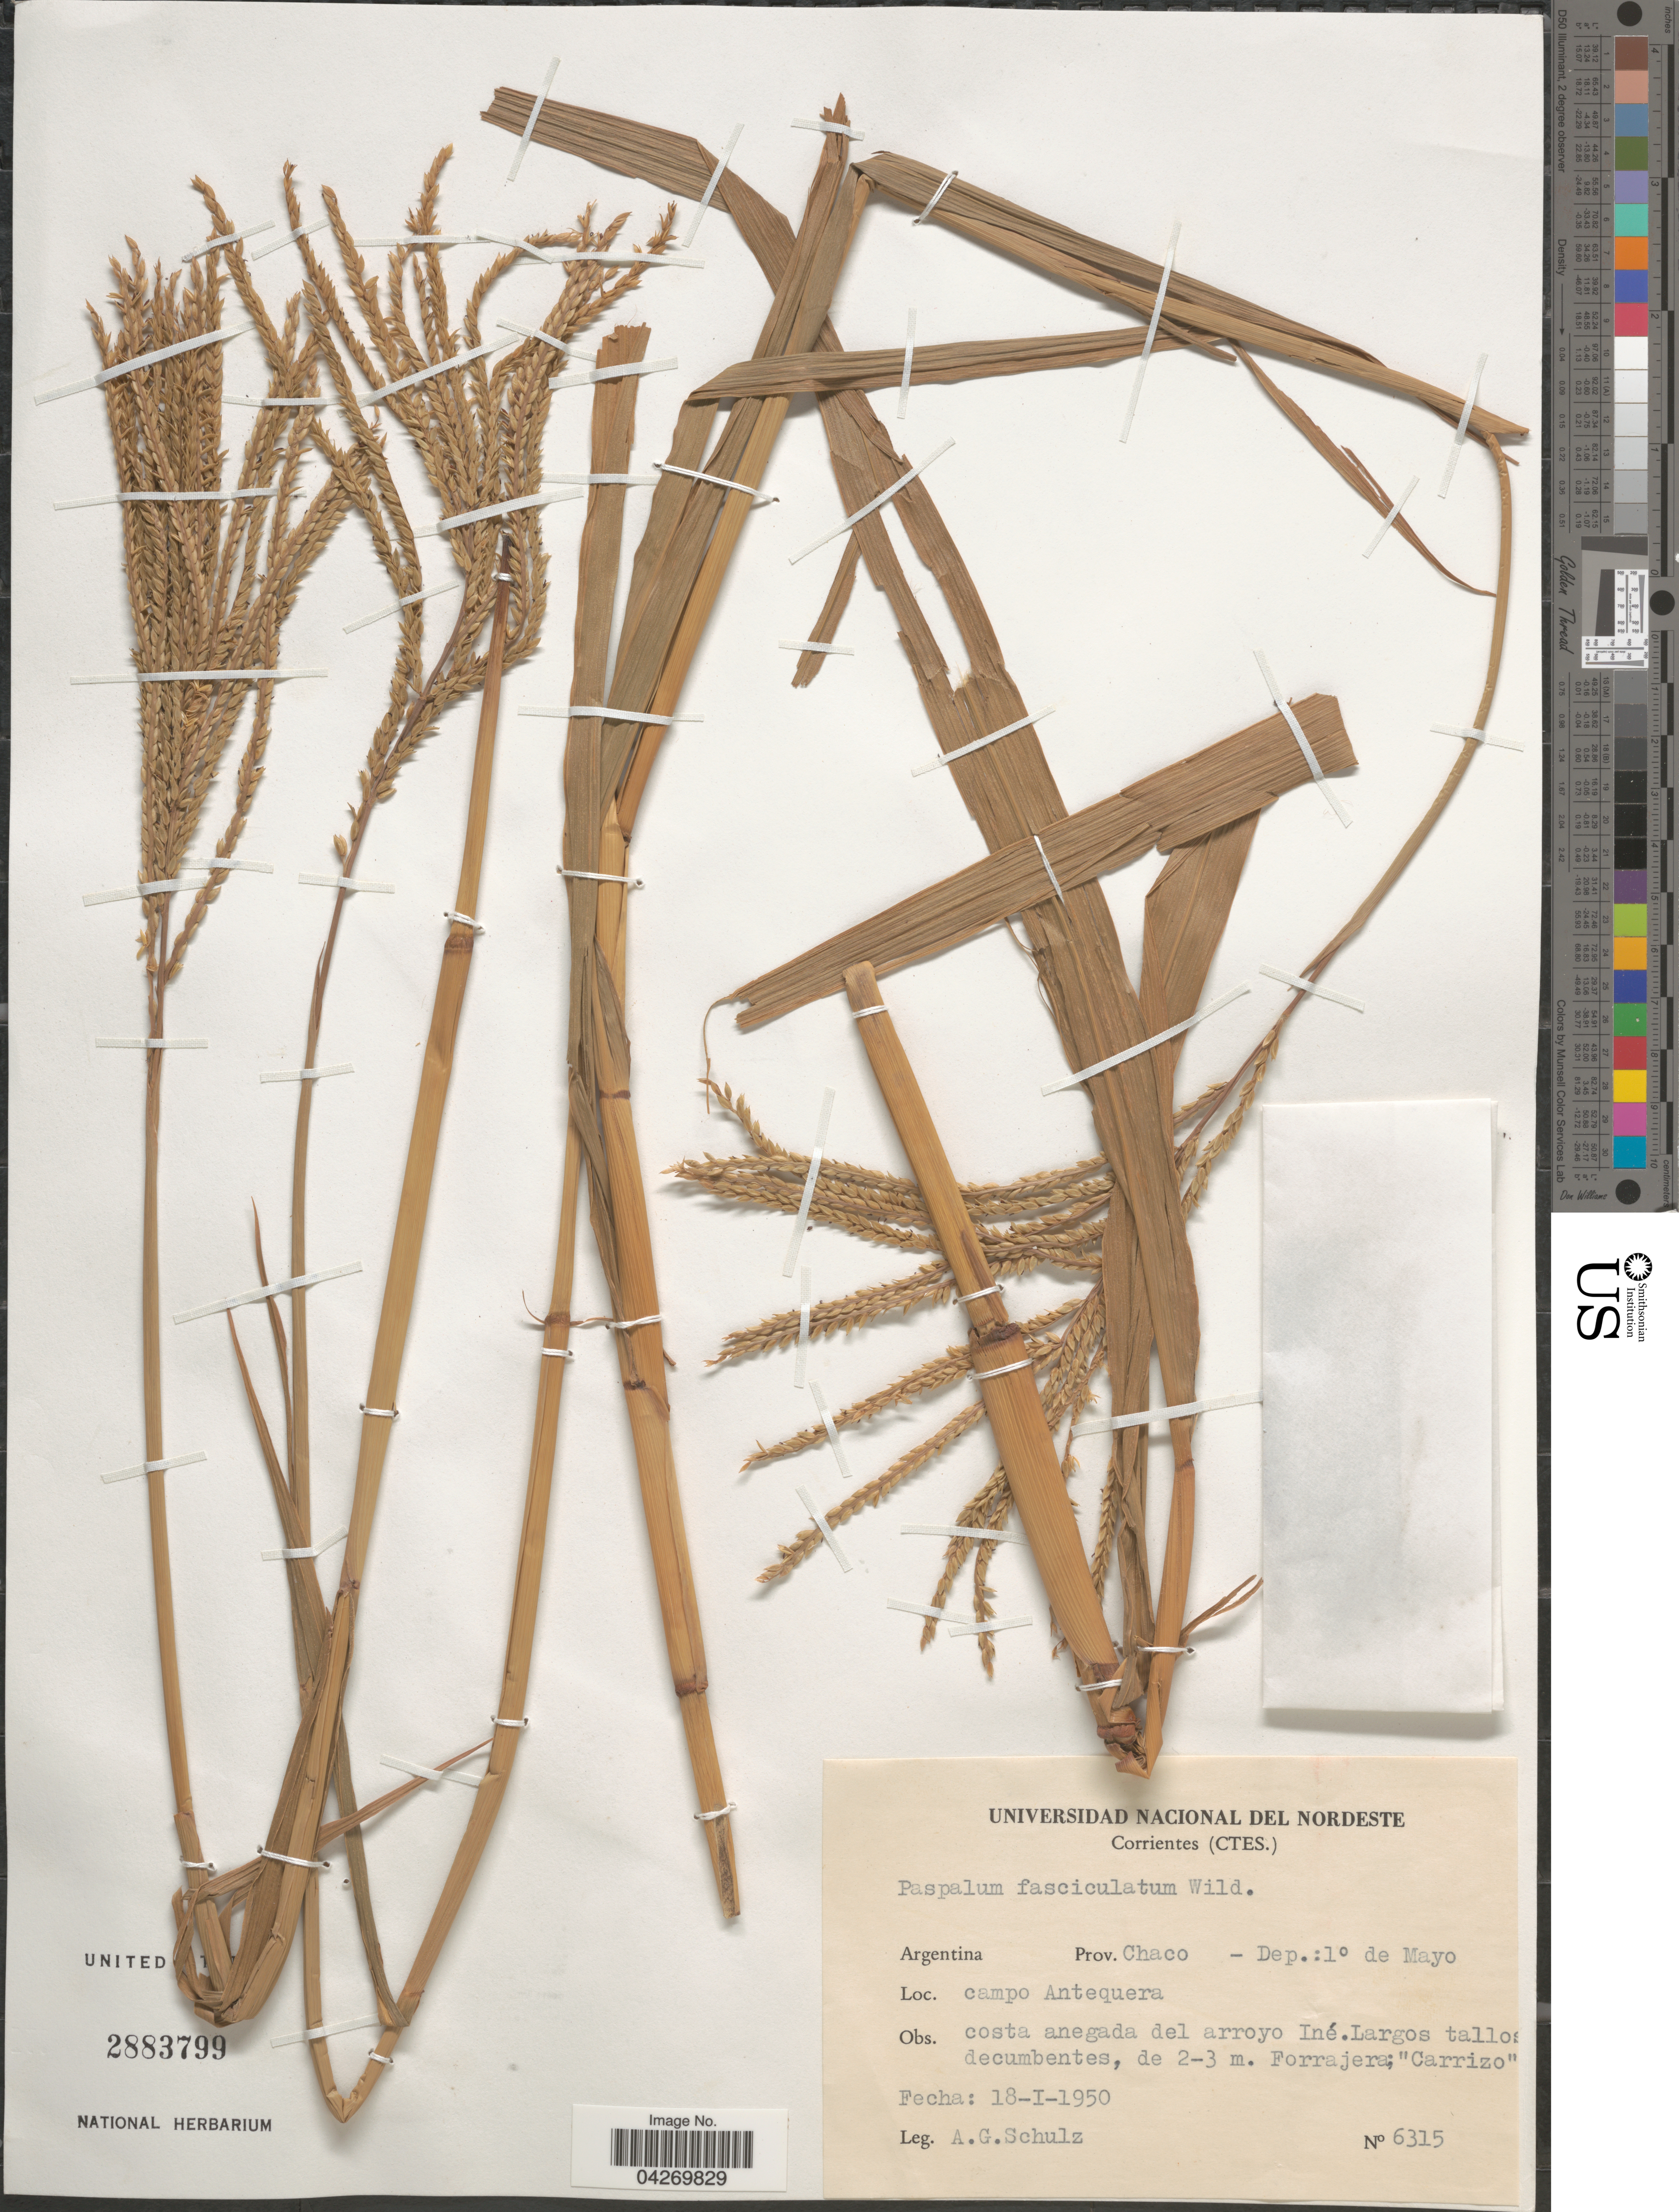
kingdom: Plantae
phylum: Tracheophyta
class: Liliopsida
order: Poales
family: Poaceae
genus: Paspalum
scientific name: Paspalum falcatum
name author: Nees ex Steud.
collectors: A. G. Schulz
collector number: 6315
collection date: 1950-01-18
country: Argentina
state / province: Chaco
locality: Corrientes. PRov. Chaco - Dep.: 1° deMayo. Campo Antequera.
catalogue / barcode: US 2883799